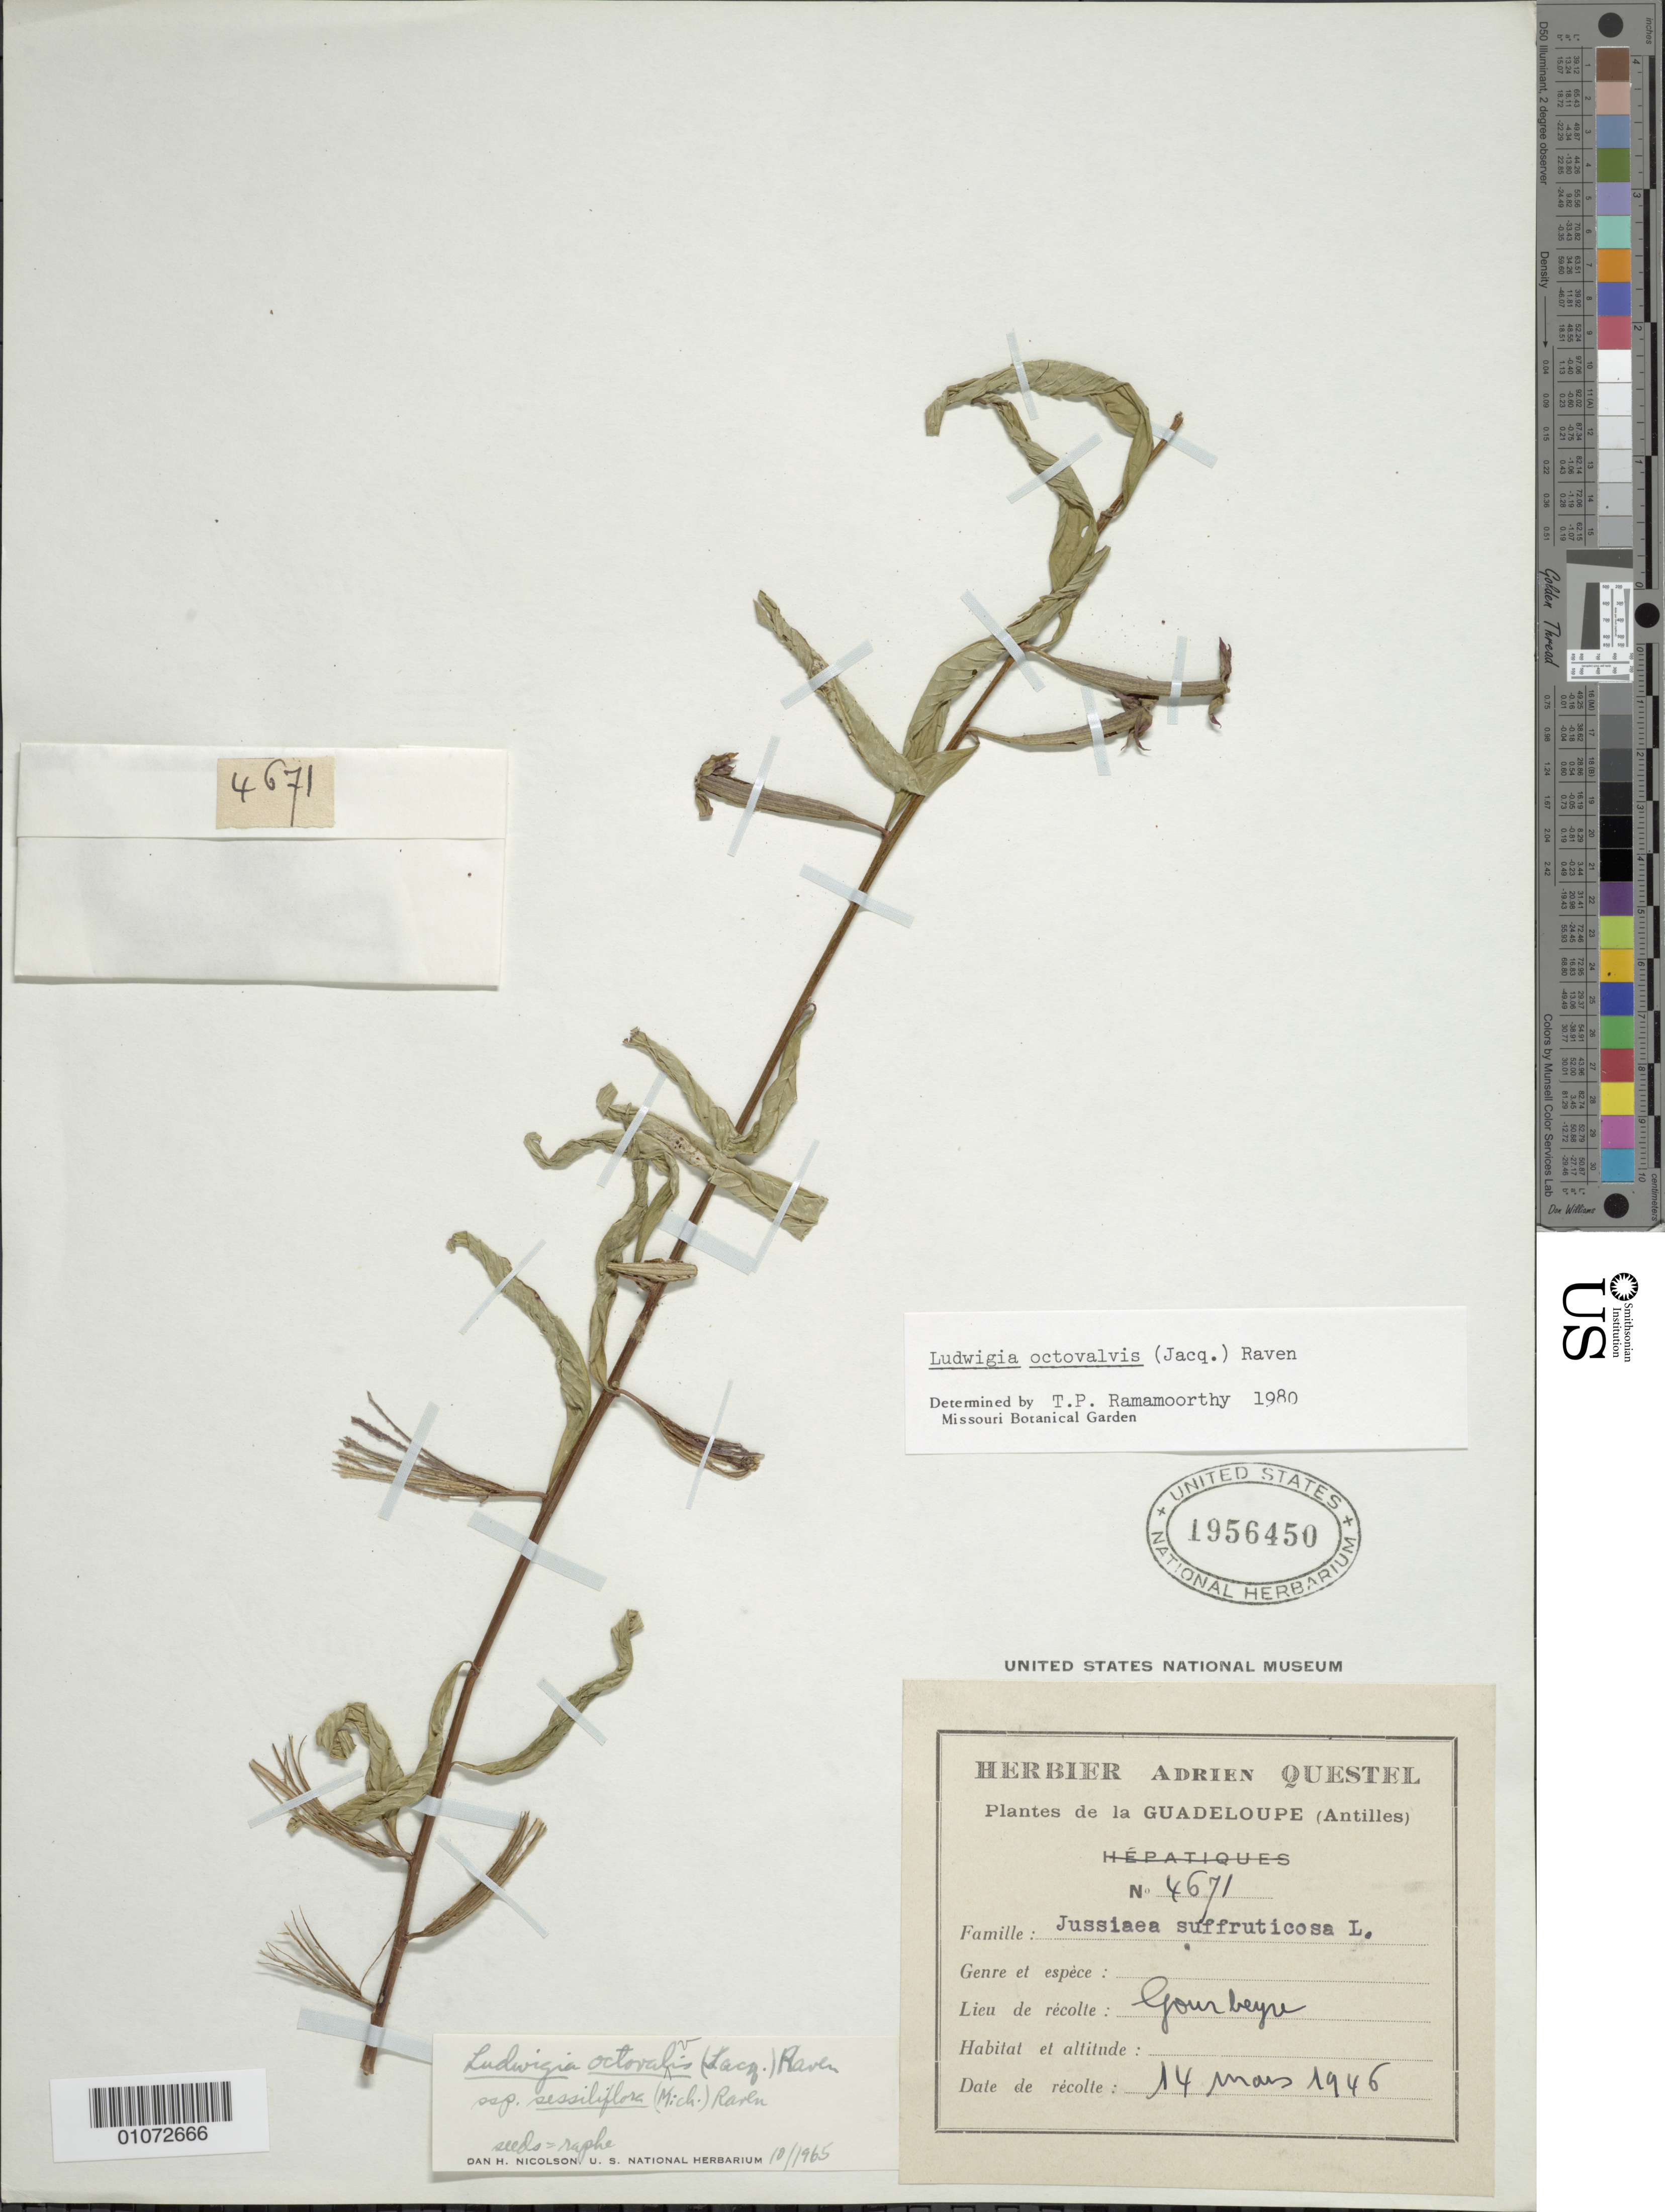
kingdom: Plantae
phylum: Tracheophyta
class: Magnoliopsida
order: Myrtales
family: Onagraceae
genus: Ludwigia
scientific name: Ludwigia octovalvis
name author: (Jacq.) P.H. Raven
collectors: A. Questel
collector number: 4671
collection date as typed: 14 Mar 1946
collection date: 1946-03-14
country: Guadeloupe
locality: Jourbeyre?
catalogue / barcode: US 1956450